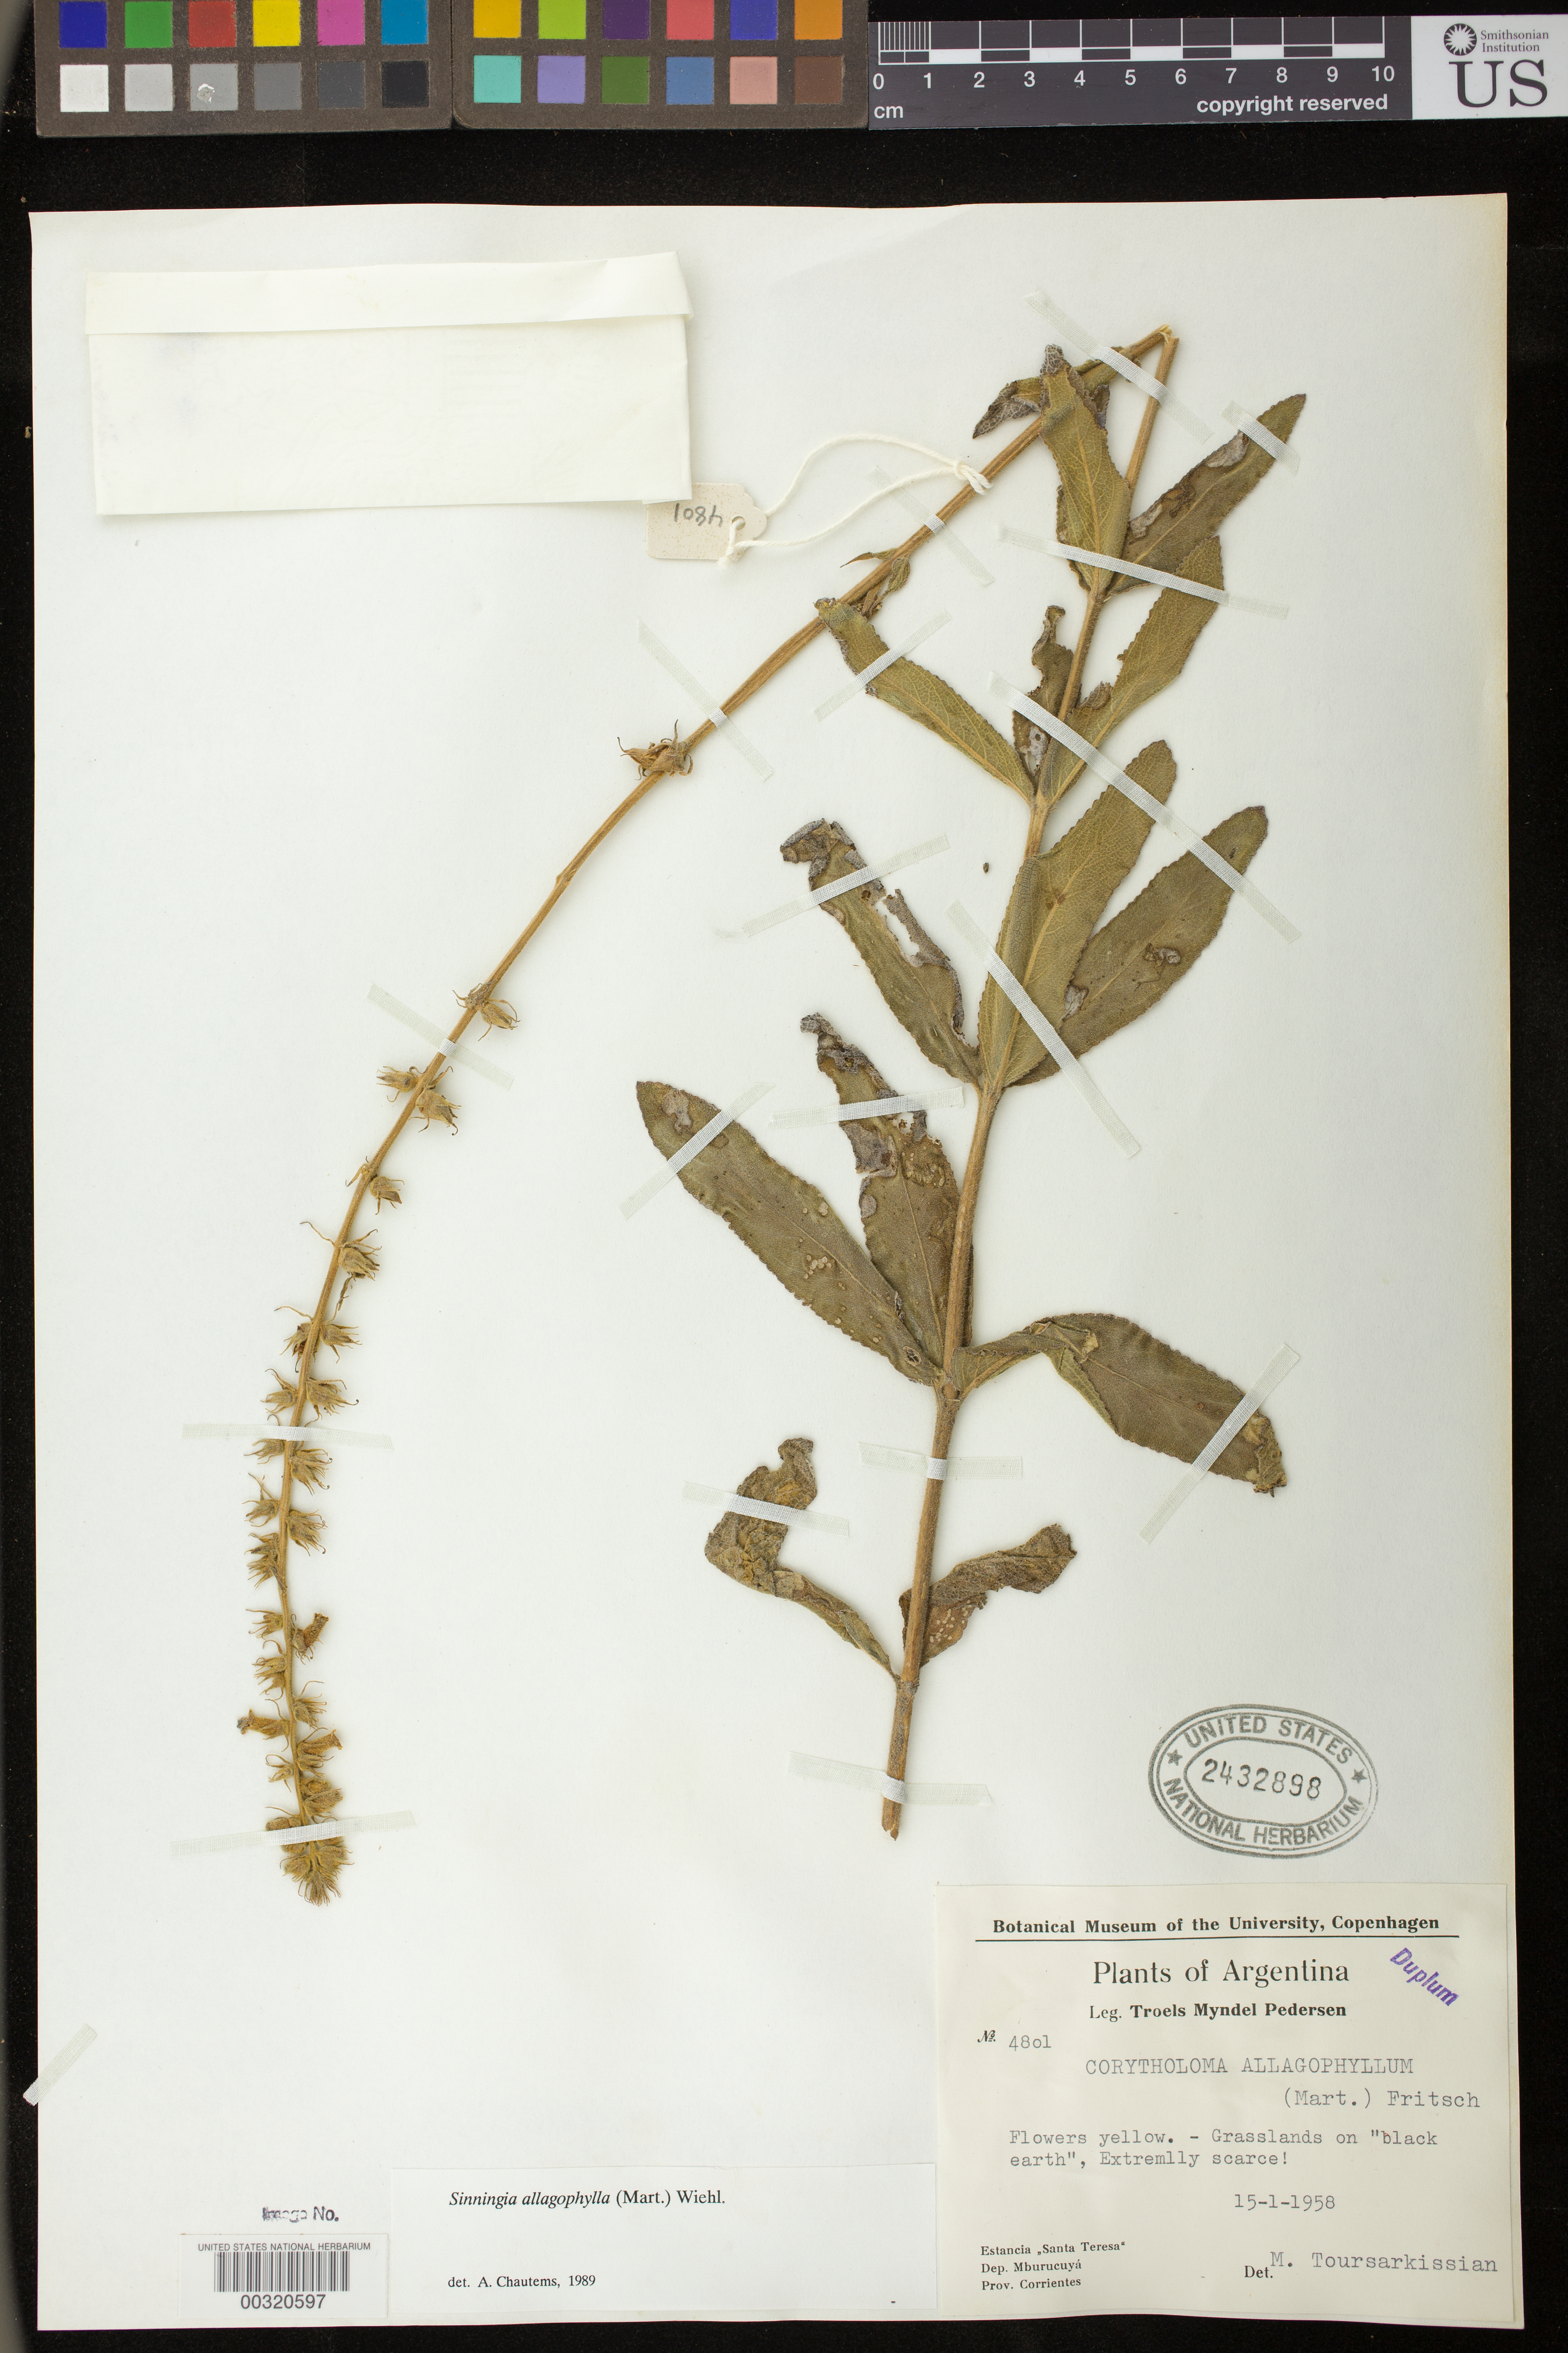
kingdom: Plantae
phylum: Tracheophyta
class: Magnoliopsida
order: Lamiales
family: Gesneriaceae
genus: Sinningia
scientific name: Sinningia allagophylla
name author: (Mart.) Wiehler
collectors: T. M. Pedersen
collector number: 4801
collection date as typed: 15 Jan 1958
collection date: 1958-01-15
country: Argentina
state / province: Corrientes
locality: Dept. Mburucuya, Estancia "Santa Teresa"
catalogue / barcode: US 2432898